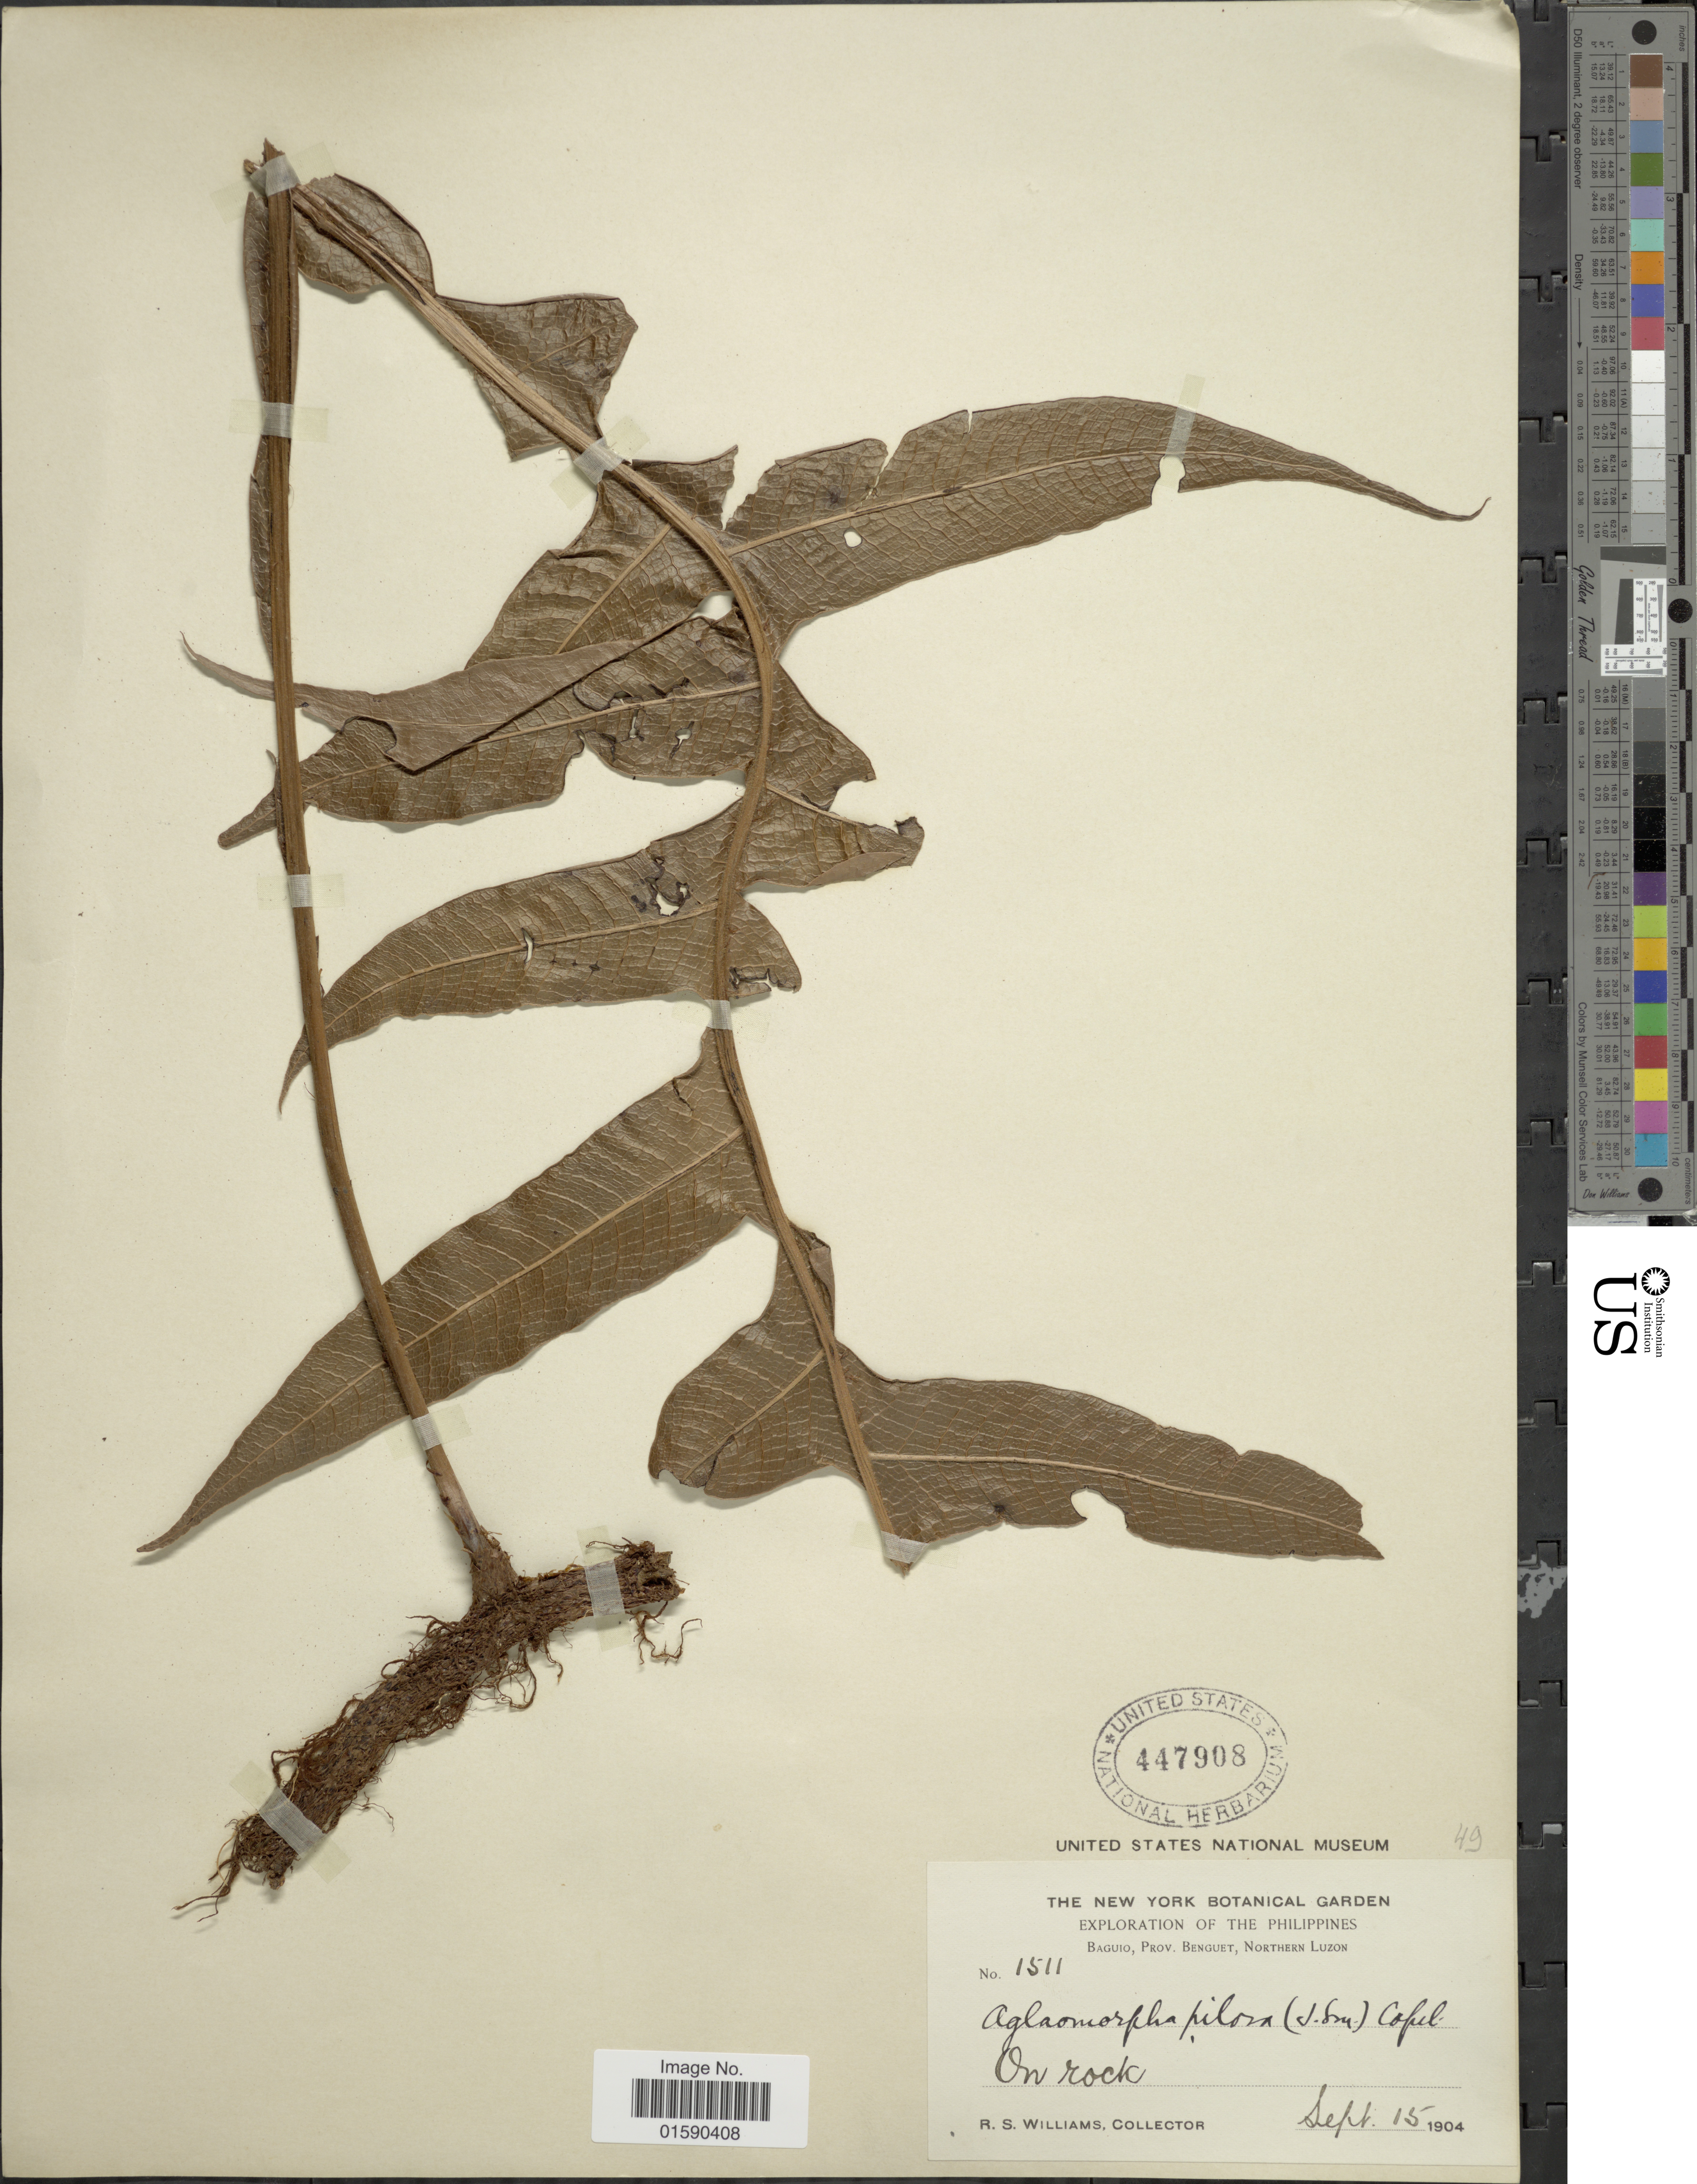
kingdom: Plantae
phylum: Tracheophyta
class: Polypodiopsida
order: Polypodiales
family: Polypodiaceae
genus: Aglaomorpha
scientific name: Aglaomorpha pilosa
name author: Copel.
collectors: R. S. Williams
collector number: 1511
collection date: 1904-09-15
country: Philippines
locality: Baguio, Prov. Benguet, Northern Luzon.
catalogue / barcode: US 447908